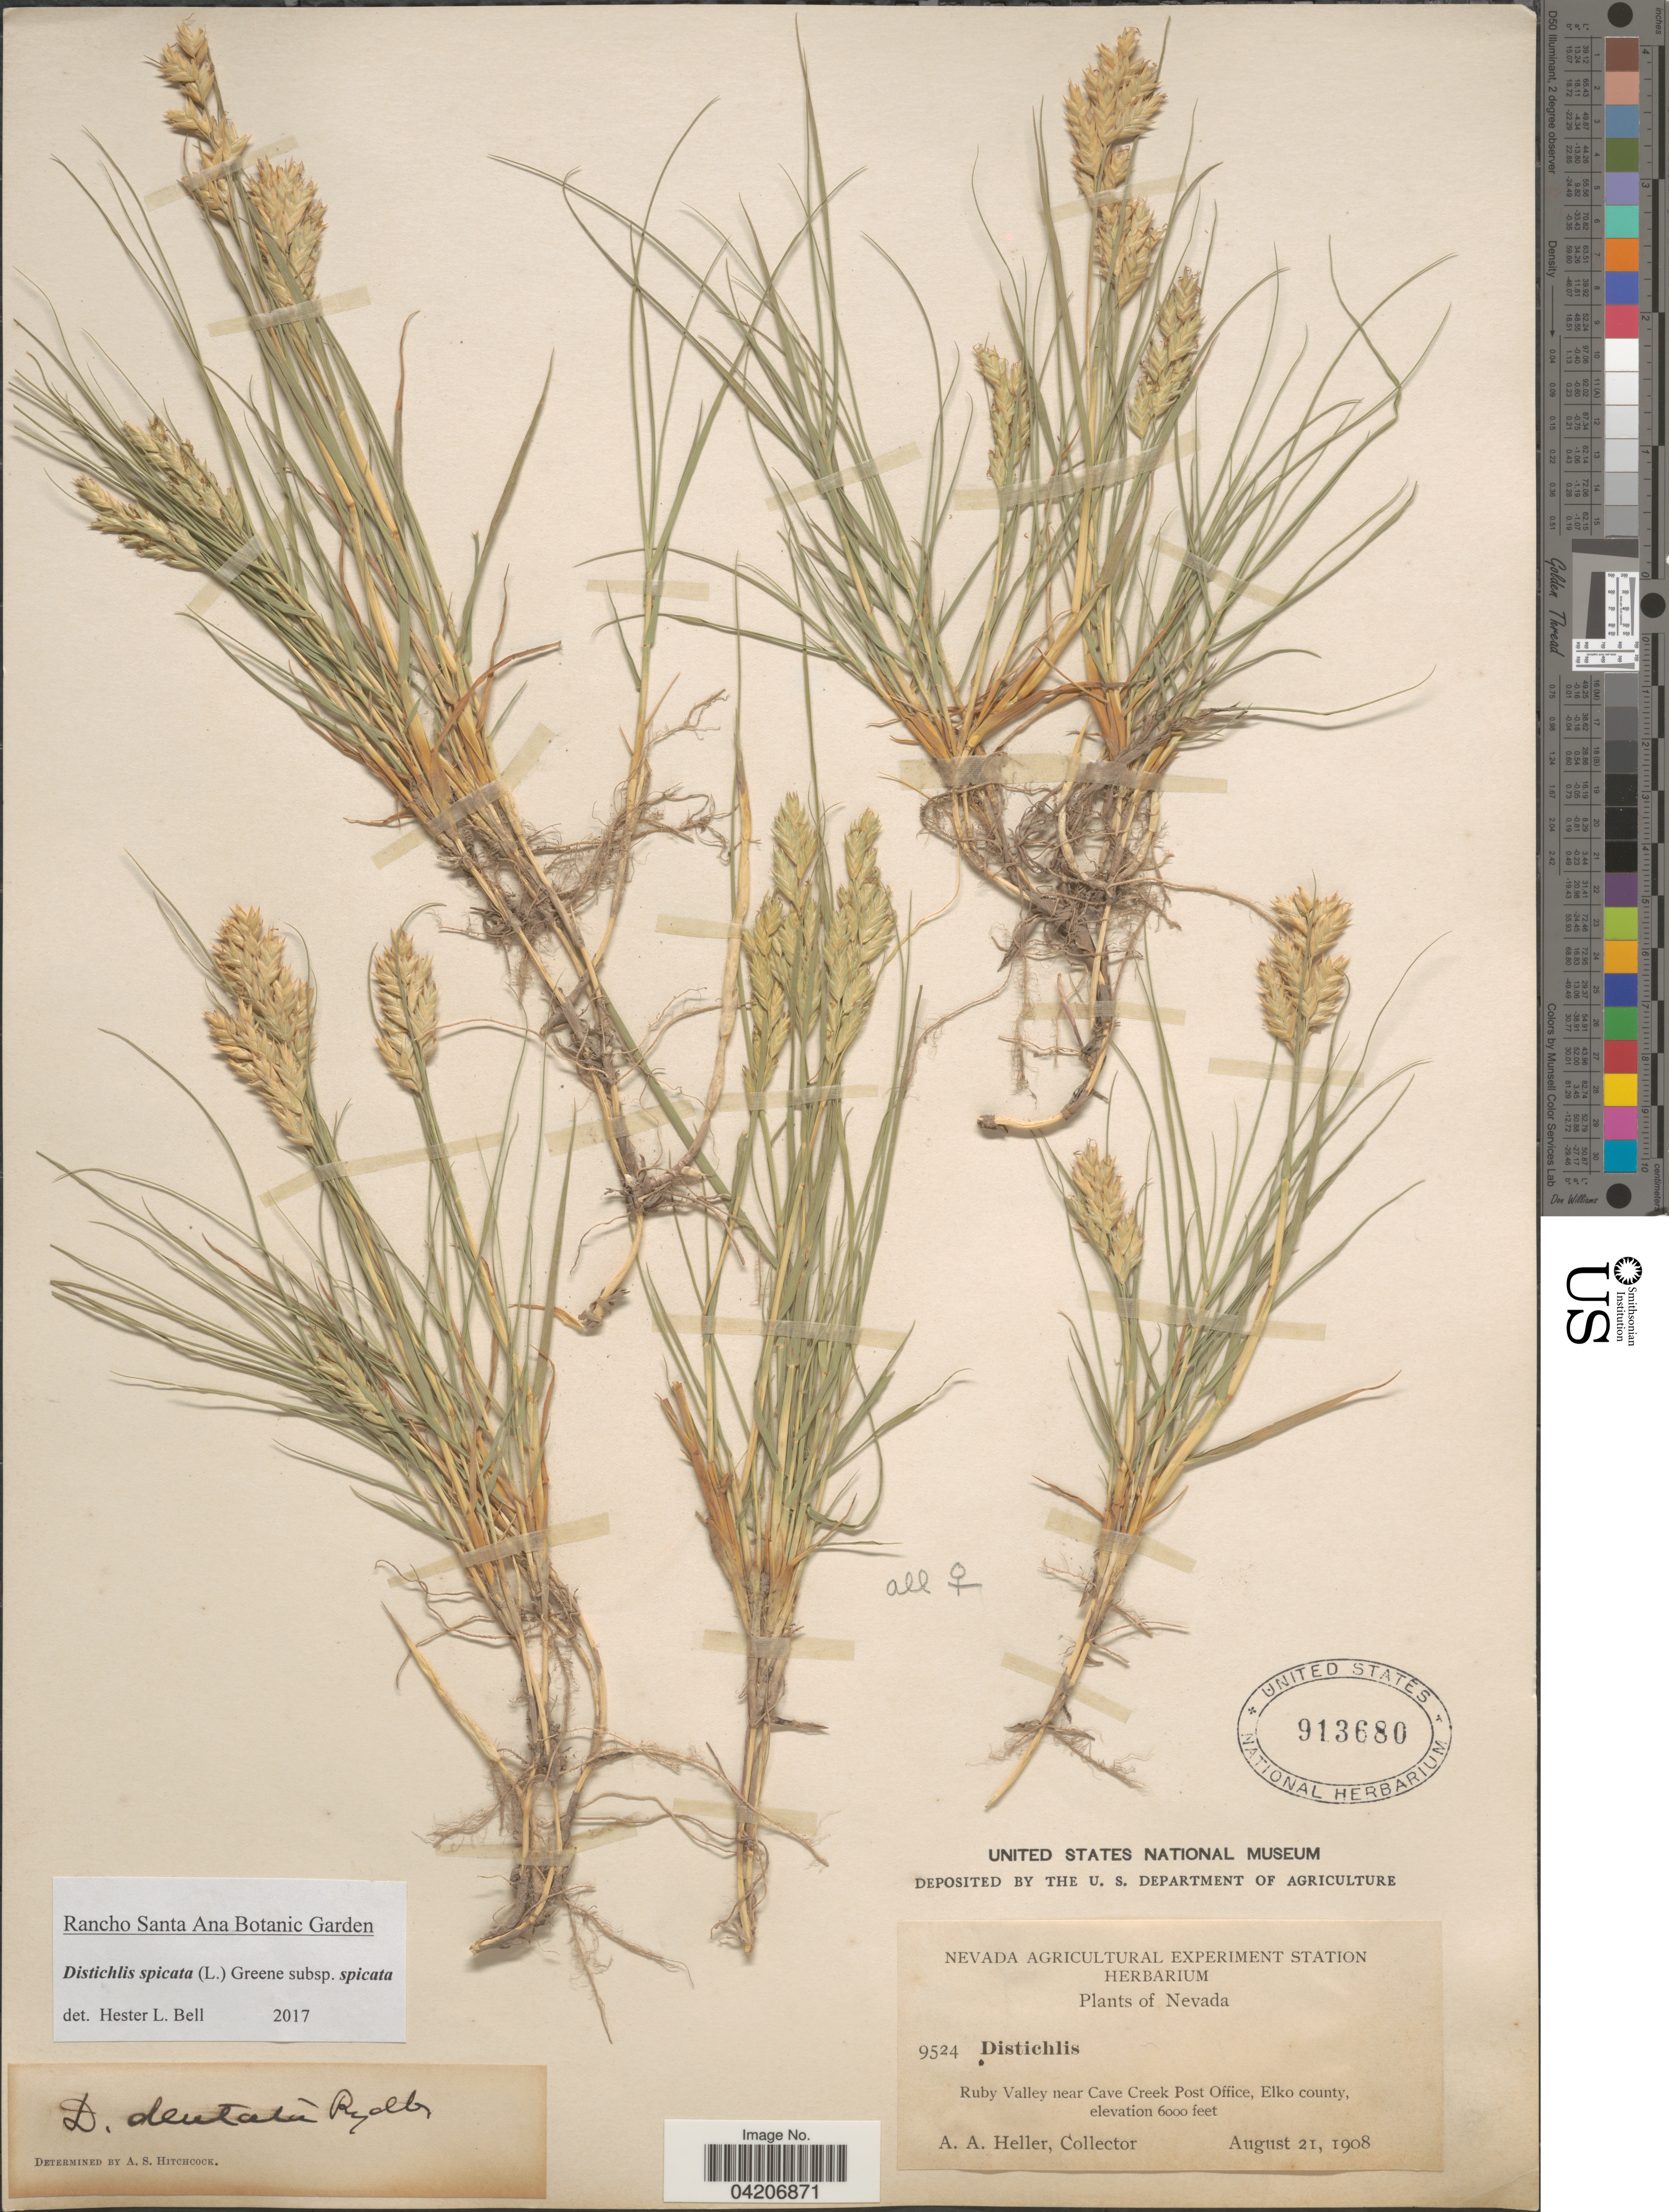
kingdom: Plantae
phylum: Tracheophyta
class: Liliopsida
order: Poales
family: Poaceae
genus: Distichlis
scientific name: Distichlis spicata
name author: (L.) Greene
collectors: A. A. Heller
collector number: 9524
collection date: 1908-08-21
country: United States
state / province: Nevada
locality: Ruby Valley near Cave Creek Post Office, Elko county.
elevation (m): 1829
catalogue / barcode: US 913680